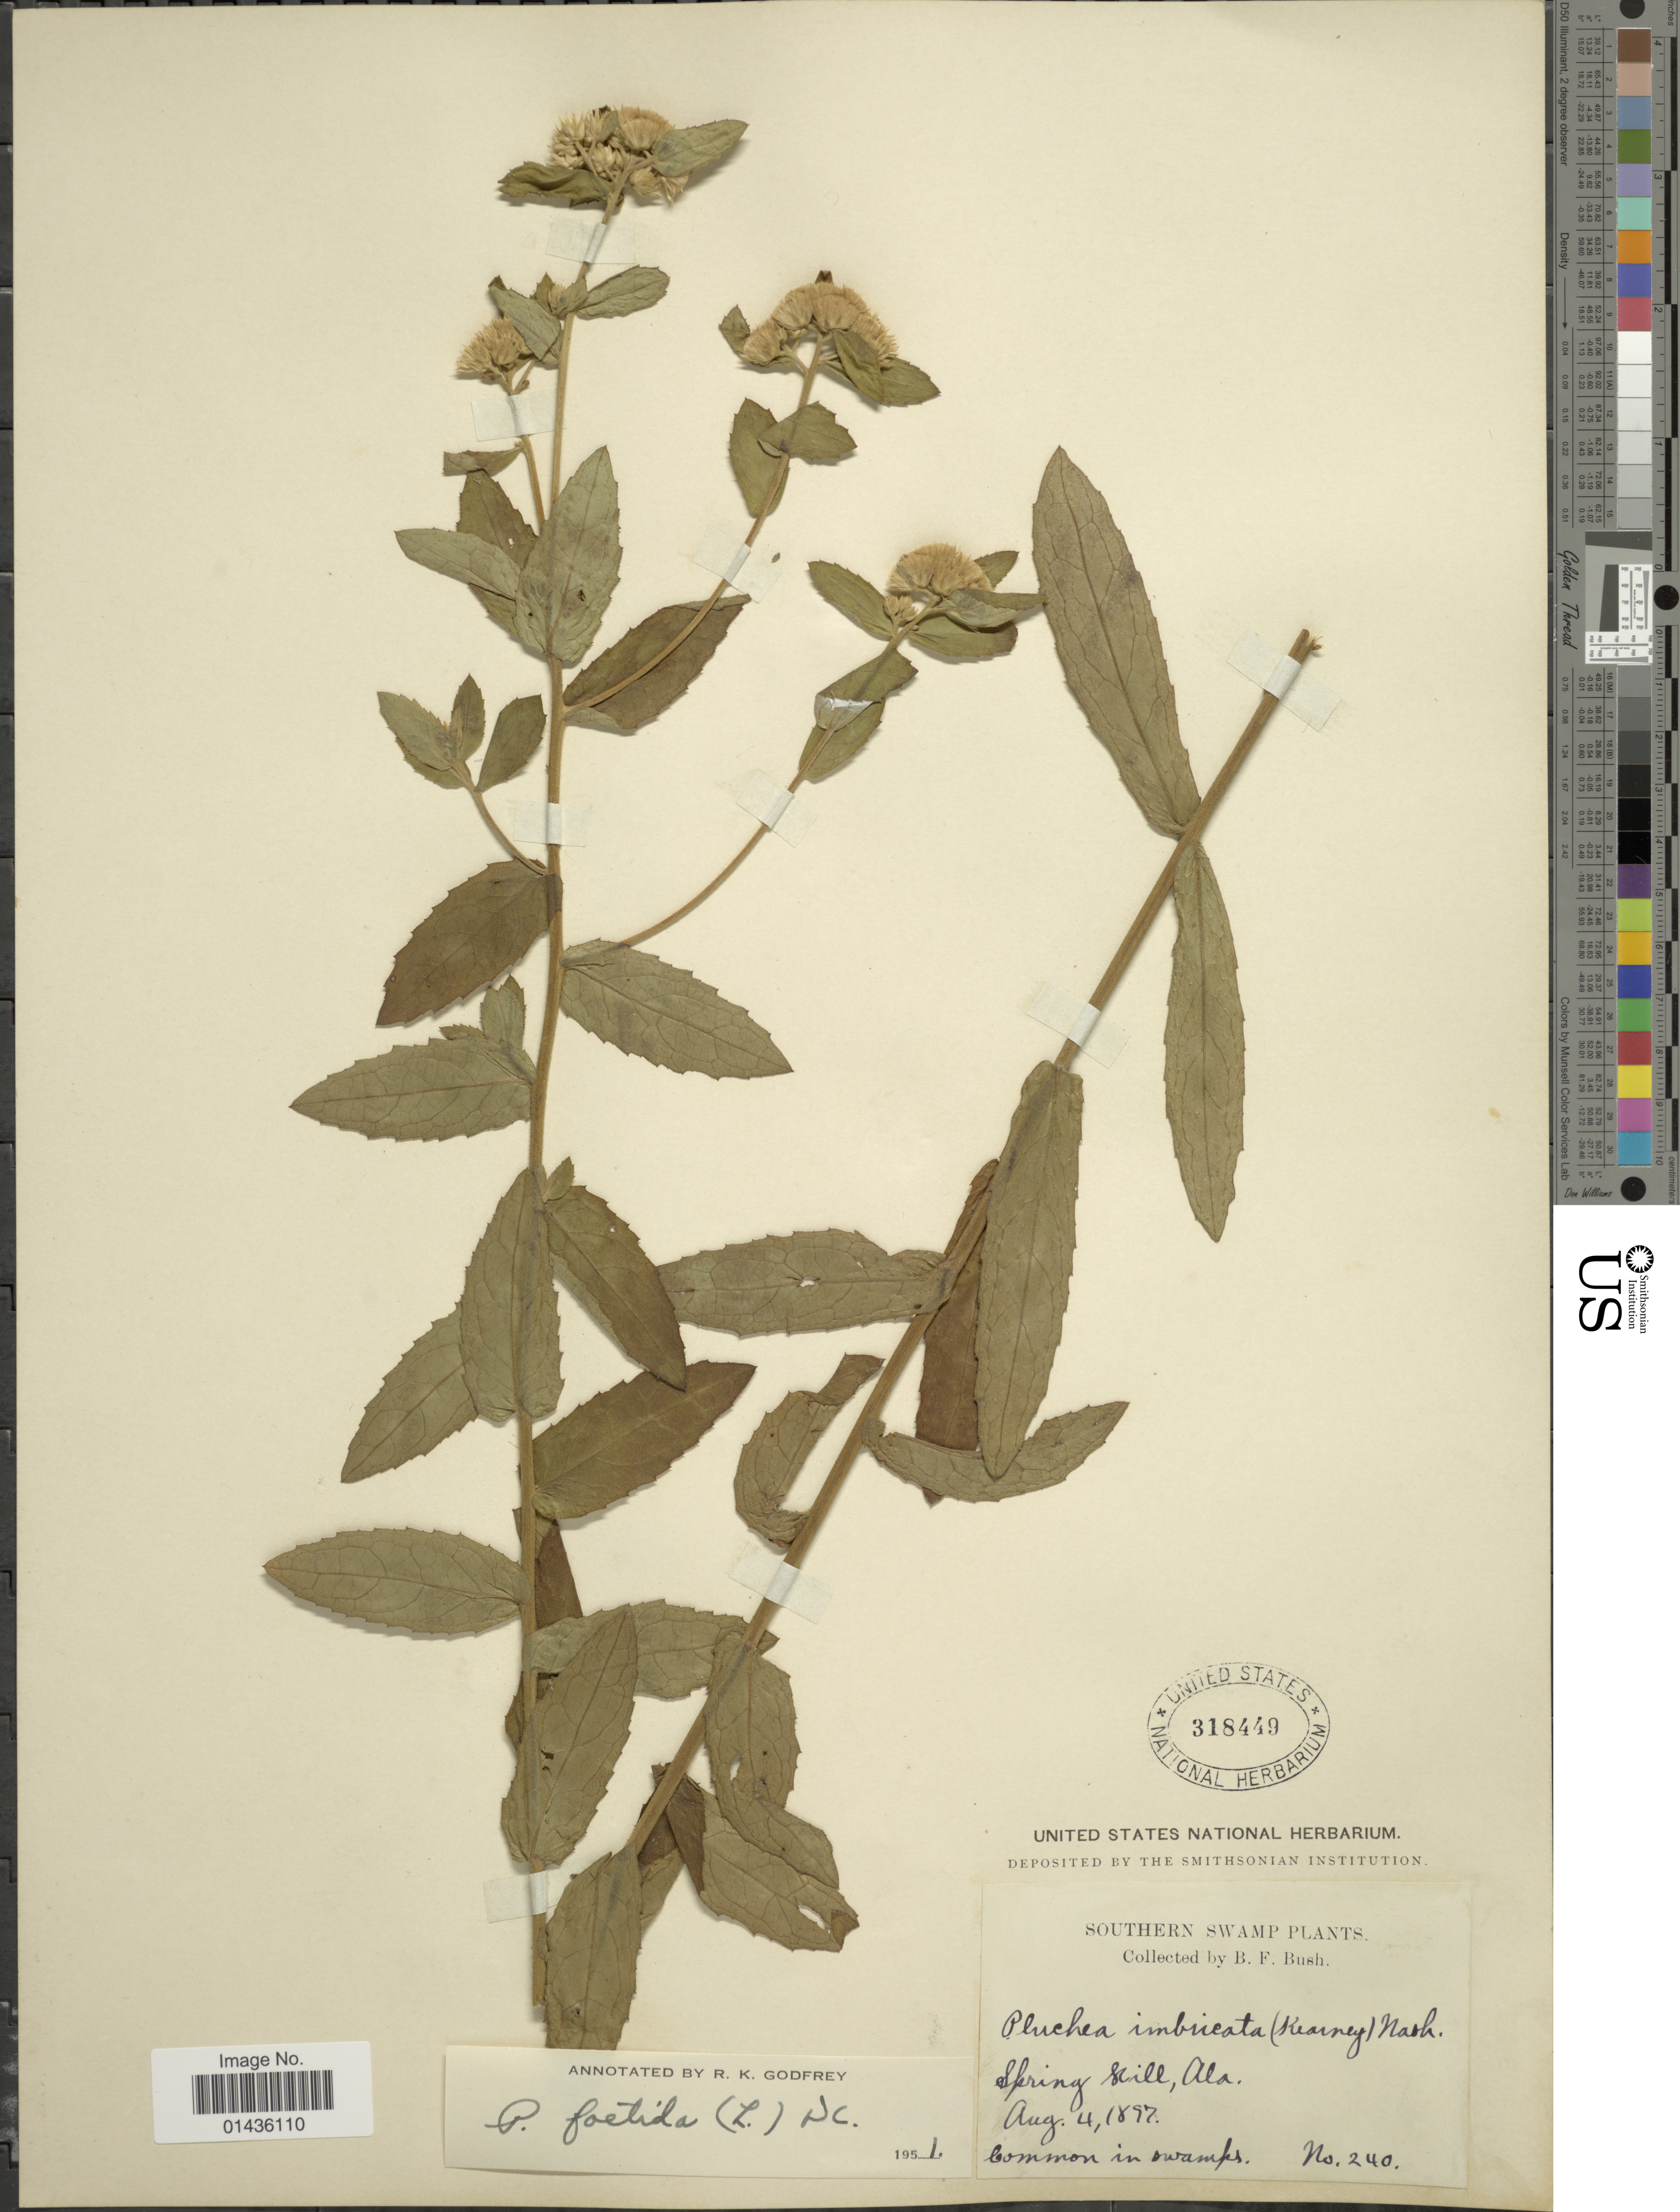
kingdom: Plantae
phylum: Tracheophyta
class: Magnoliopsida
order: Asterales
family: Asteraceae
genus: Pluchea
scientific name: Pluchea foetida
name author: (L.) DC.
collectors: B. F. Bush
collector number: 240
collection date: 1897-08-04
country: United States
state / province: Alabama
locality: Southern Swamp, Spring Hill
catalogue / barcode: US 318449